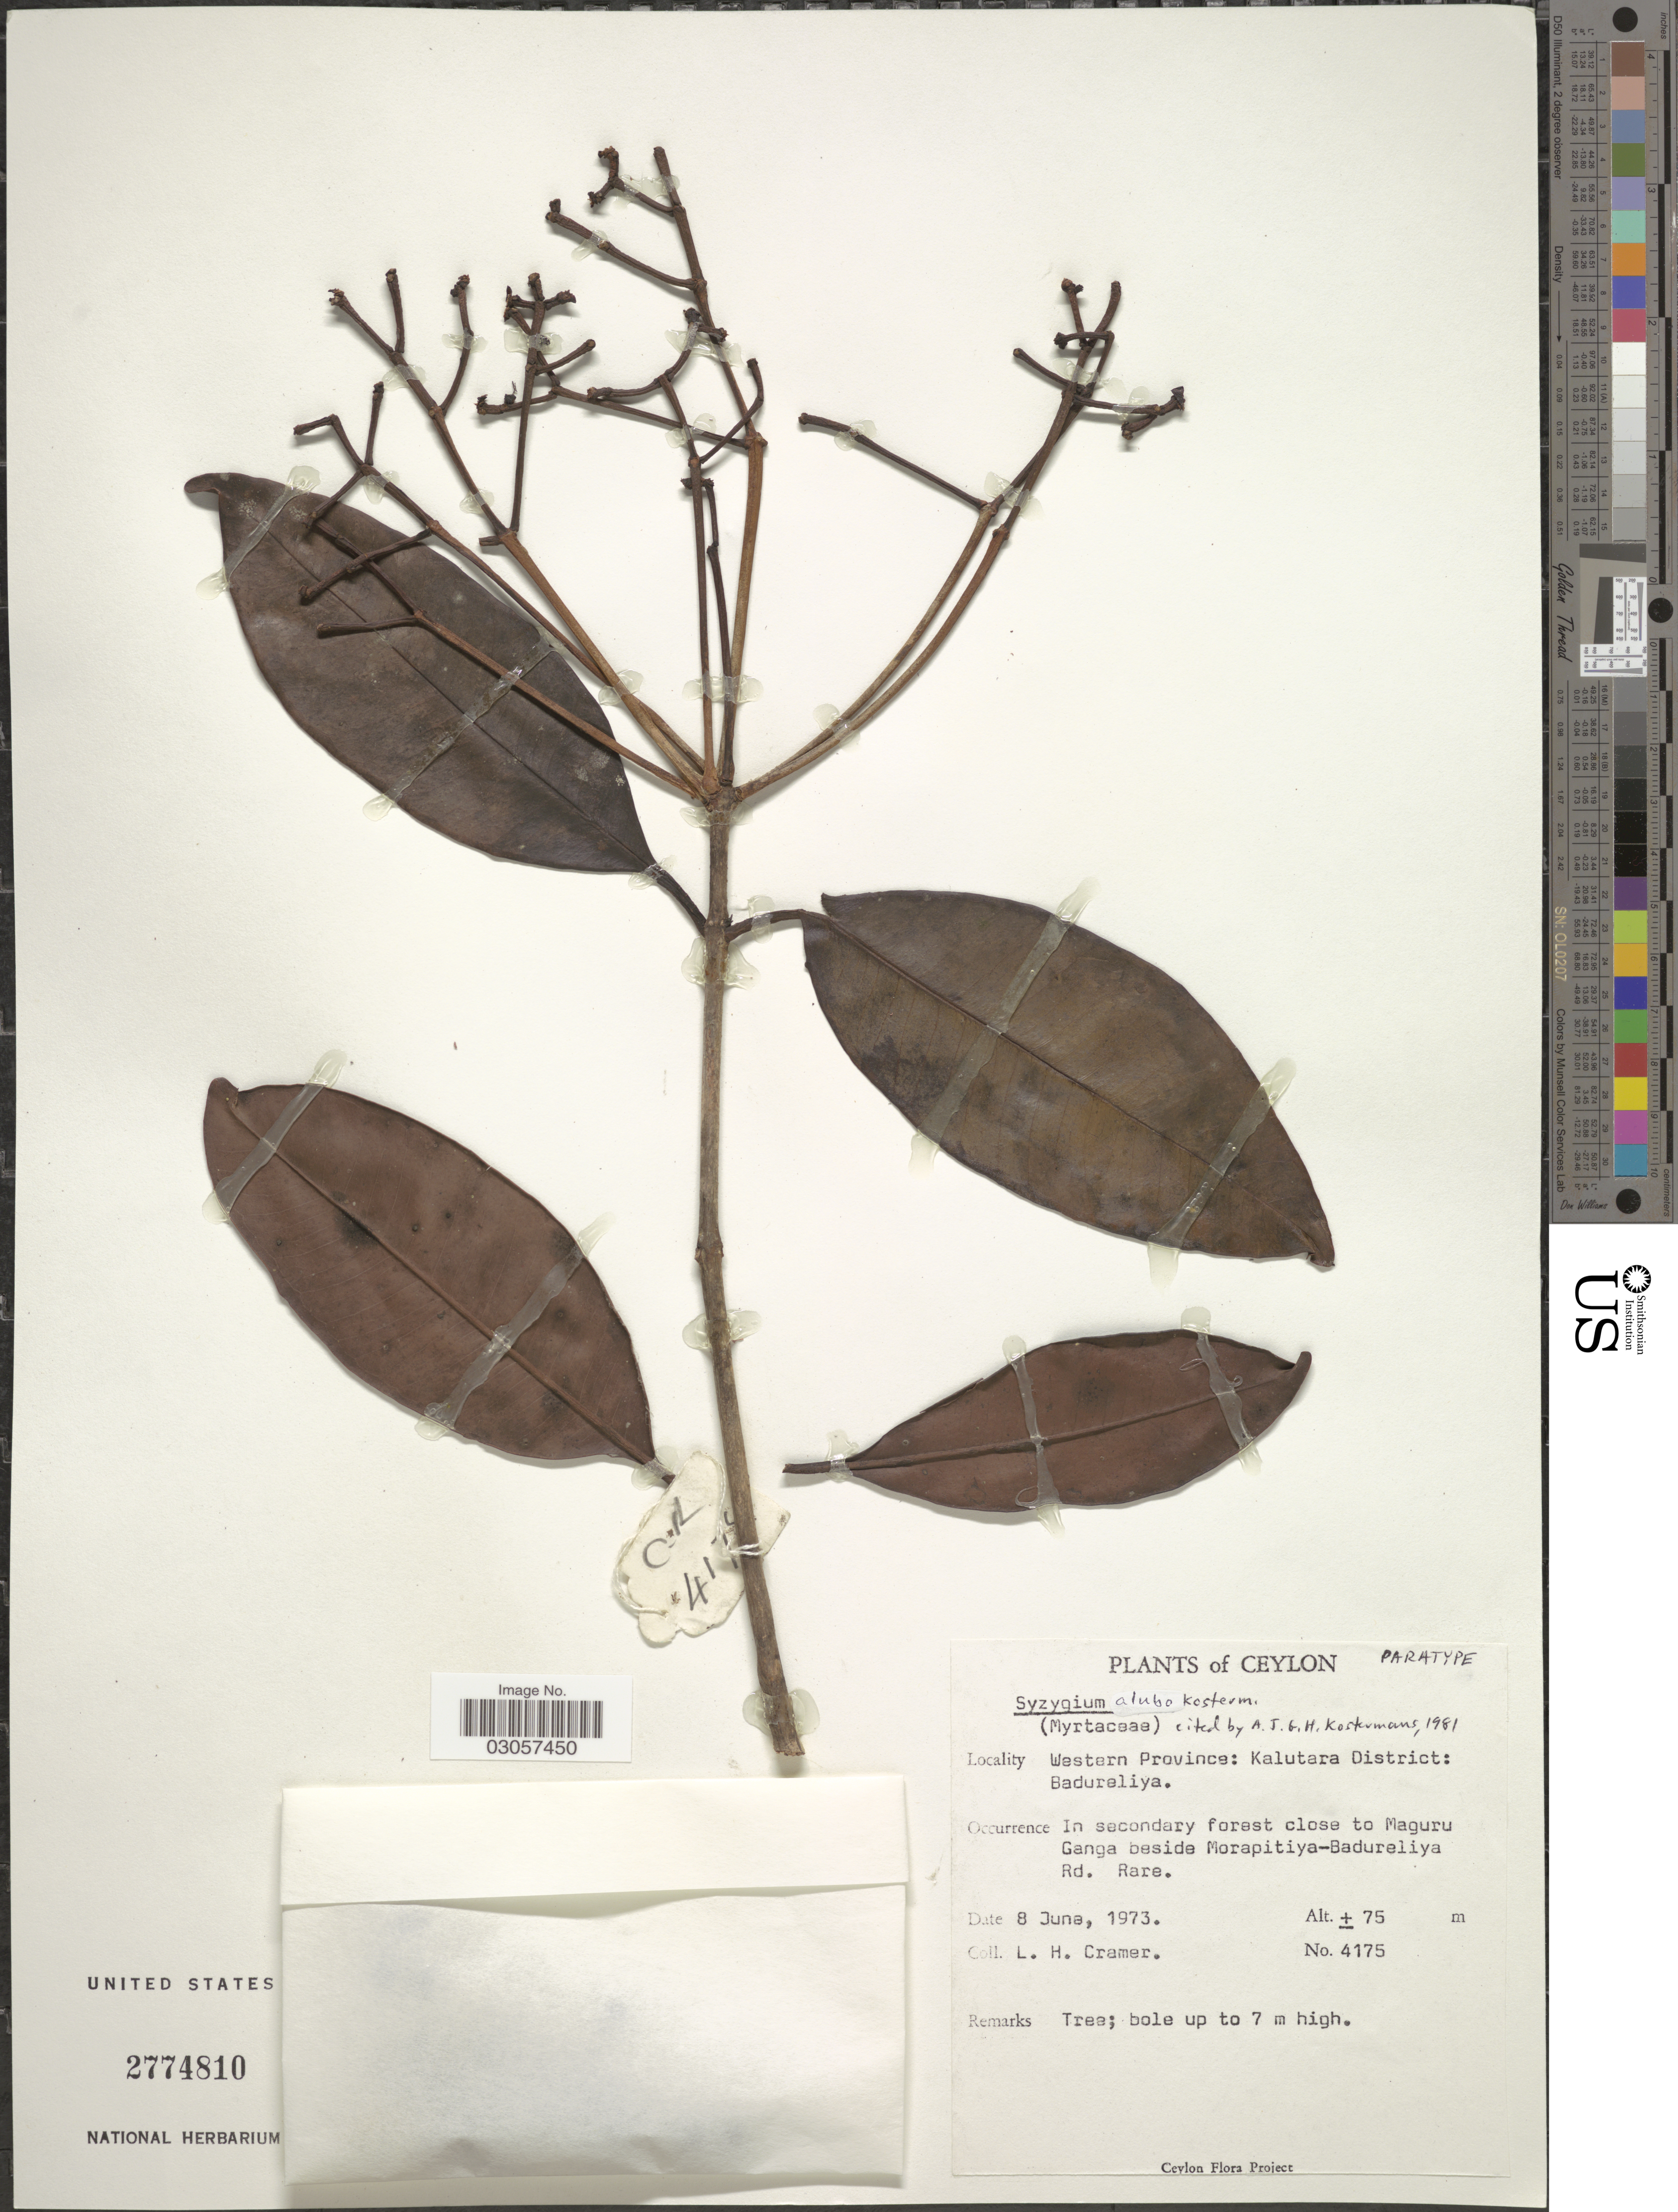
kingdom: Plantae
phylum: Tracheophyta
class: Magnoliopsida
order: Myrtales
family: Myrtaceae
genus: Syzygium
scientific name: Syzygium alubo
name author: Kosterm.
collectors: L. H. Cramer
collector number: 4175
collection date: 1973-06-08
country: Sri Lanka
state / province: Western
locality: Ceylon, Western Province: Kalutara District: Badureliya, In secondary forest close to Maguru Ganga beside Morapitiya-Badureliya Rd.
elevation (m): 75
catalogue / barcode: US 2774810